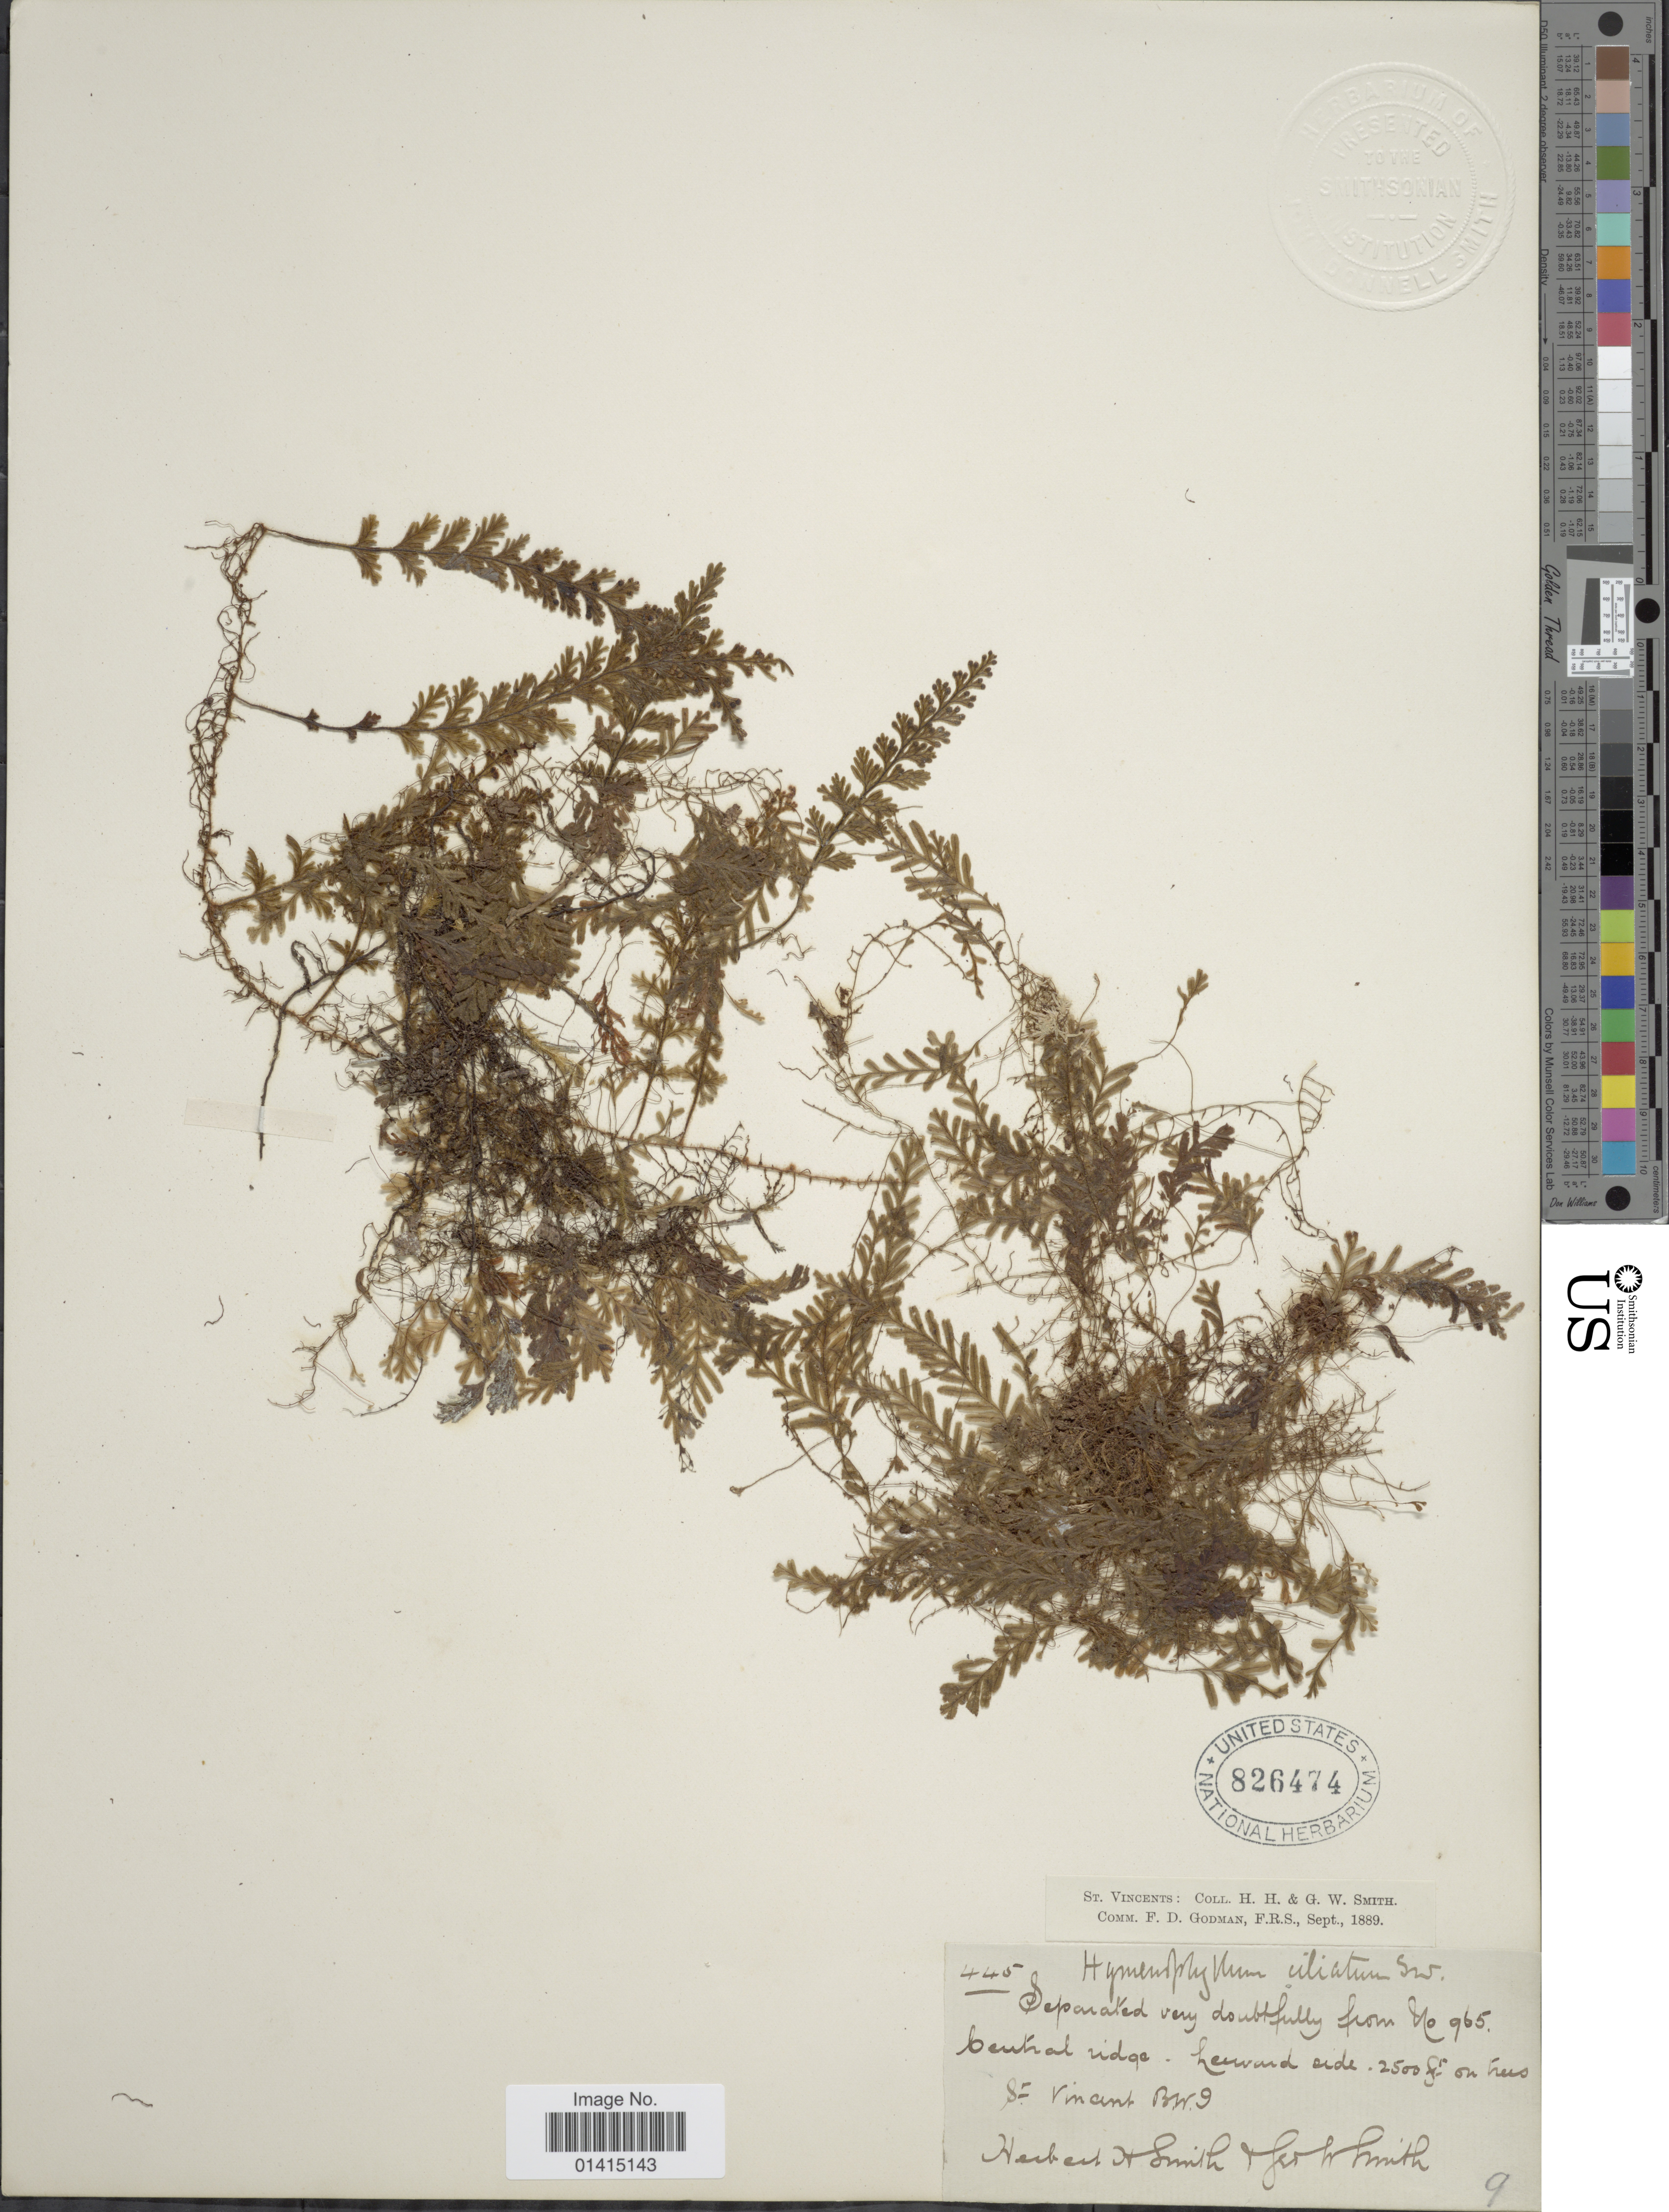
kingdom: Plantae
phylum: Tracheophyta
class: Polypodiopsida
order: Hymenophyllales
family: Hymenophyllaceae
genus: Hymenophyllum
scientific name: Hymenophyllum hirsutum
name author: (L.) Sw.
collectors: Herbert H. Smith & G. Smith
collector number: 445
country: St. Vincent - Grenadines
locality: Central ridge, [illegible text] side St. Vincent BWI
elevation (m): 762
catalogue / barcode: US 826474